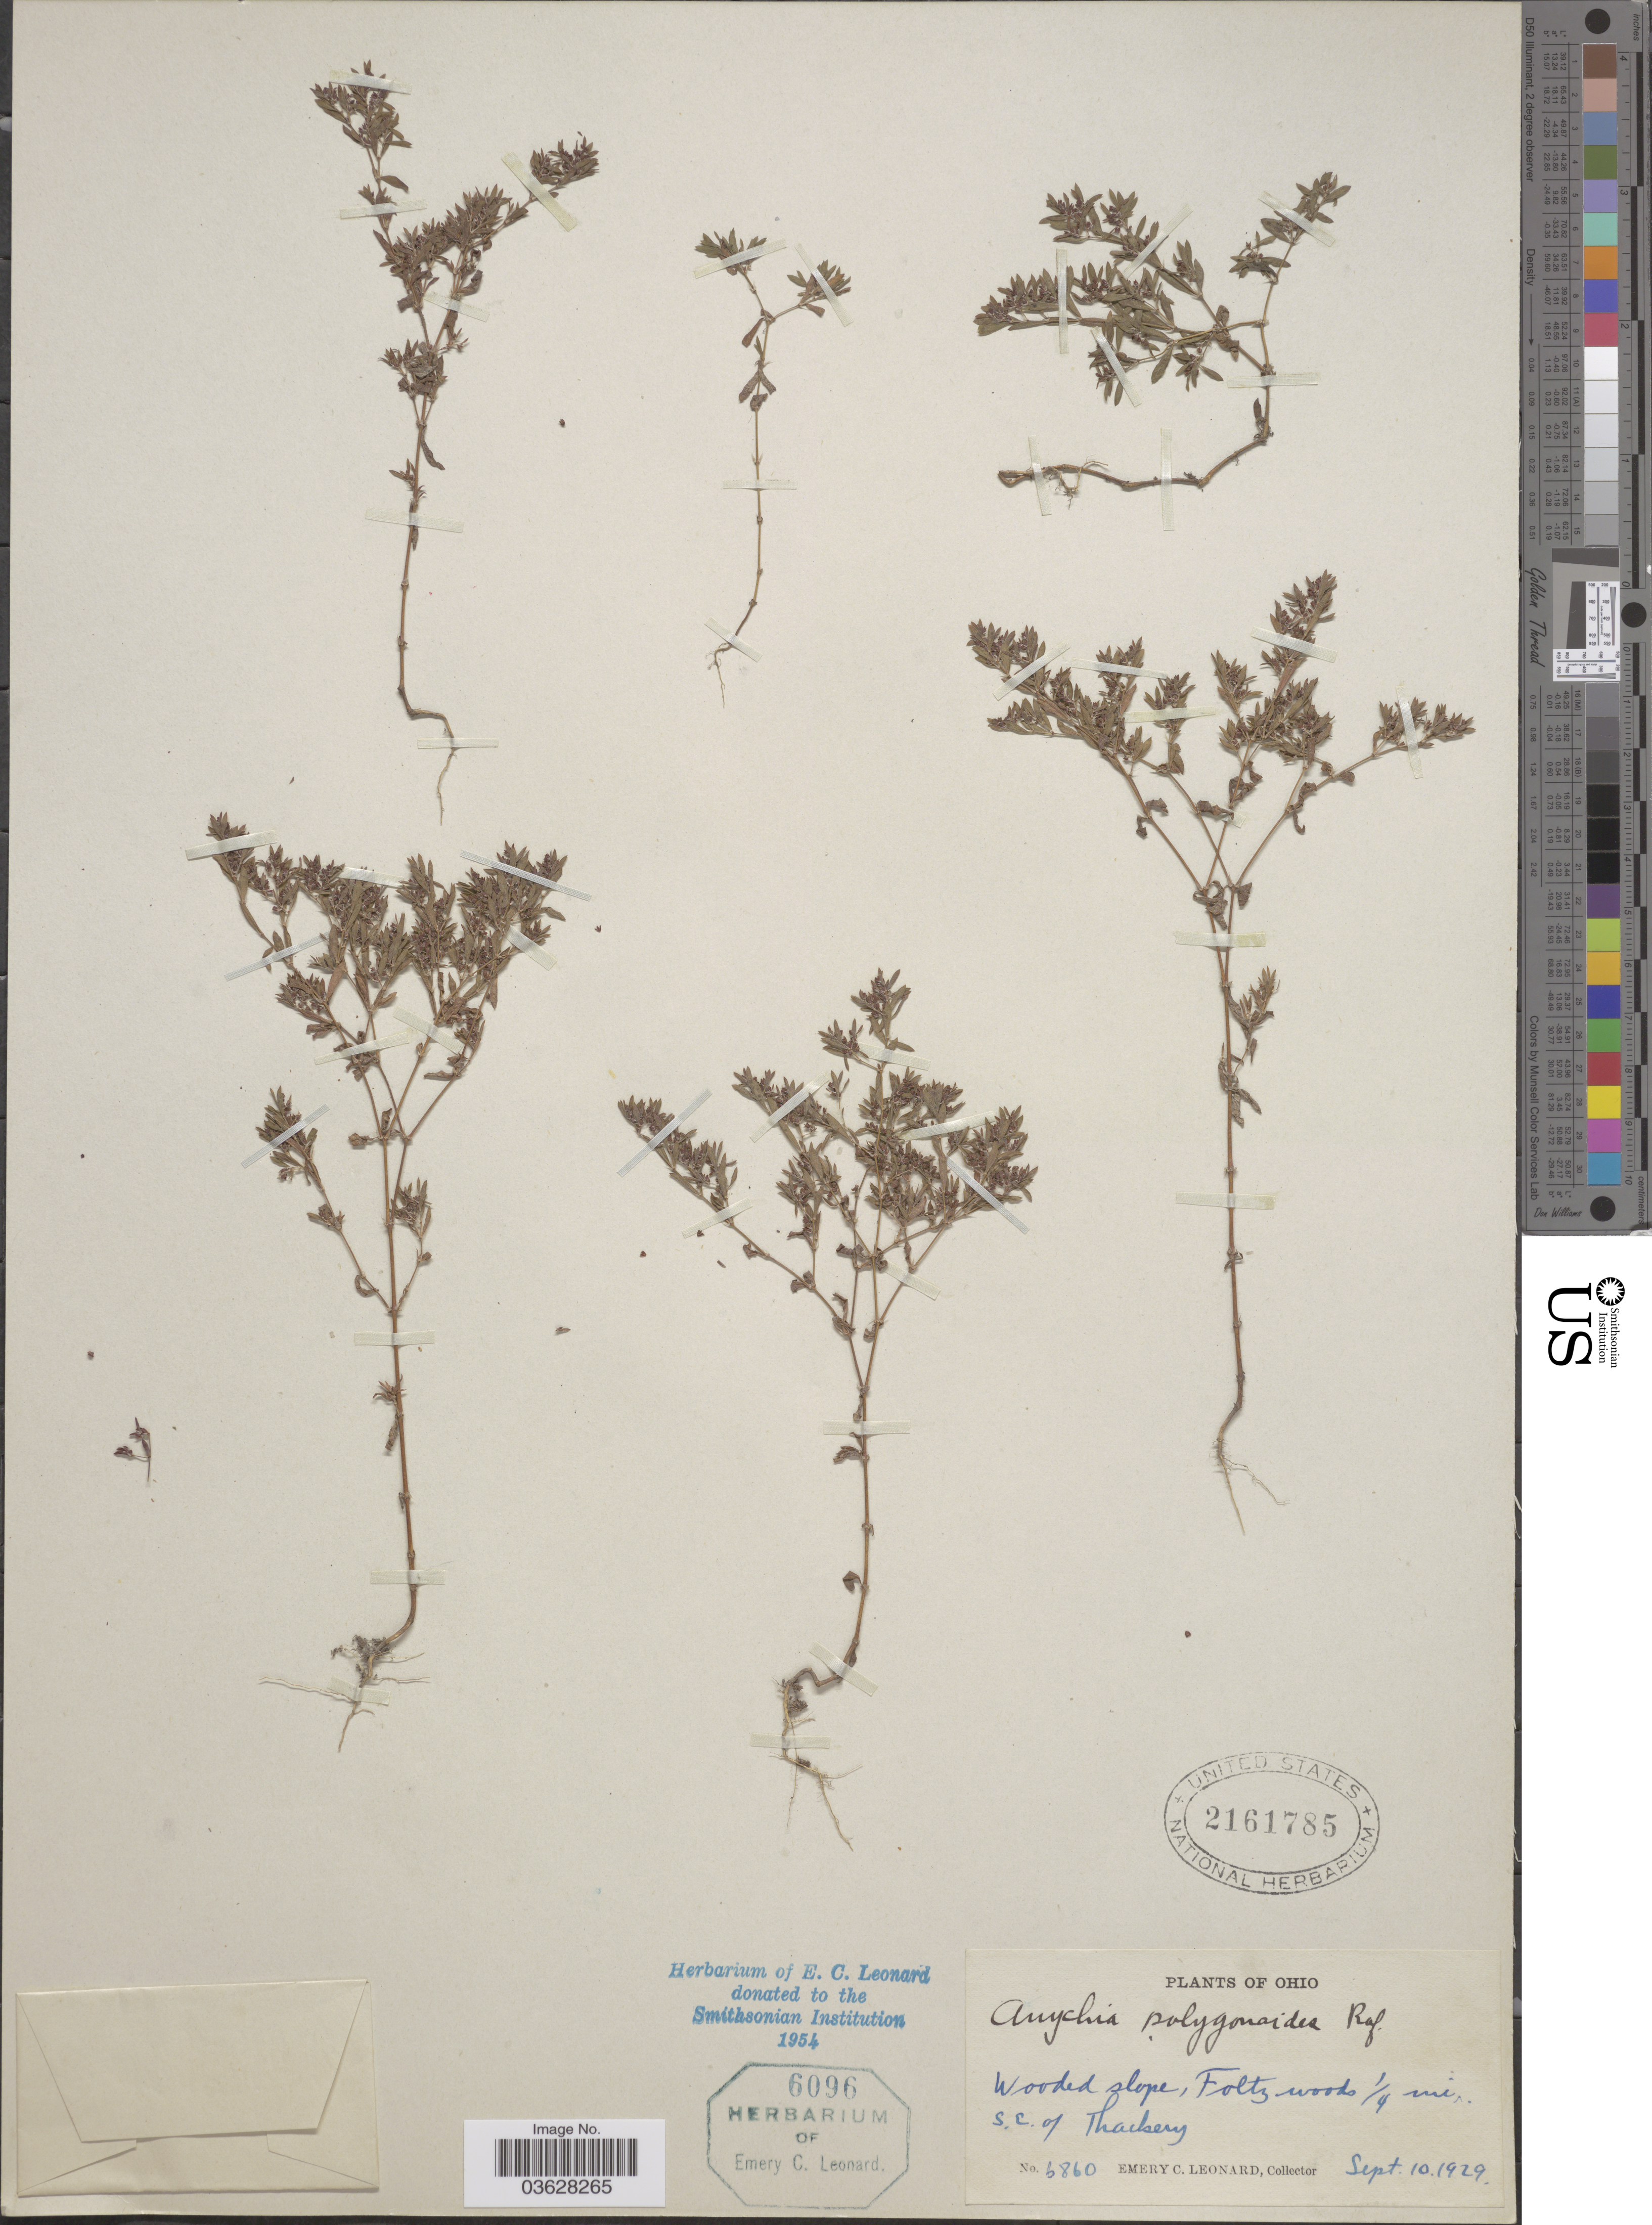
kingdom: Plantae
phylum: Tracheophyta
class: Magnoliopsida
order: Caryophyllales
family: Caryophyllaceae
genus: Paronychia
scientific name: Paronychia fastigiata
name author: (Raf.) Fernald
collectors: E. C. Leonard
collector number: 6860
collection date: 1929-09-10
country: United States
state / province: Ohio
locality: Wooded slope, Foltz woods ¼ mi. S.E. of Thackery.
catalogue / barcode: US 2161785